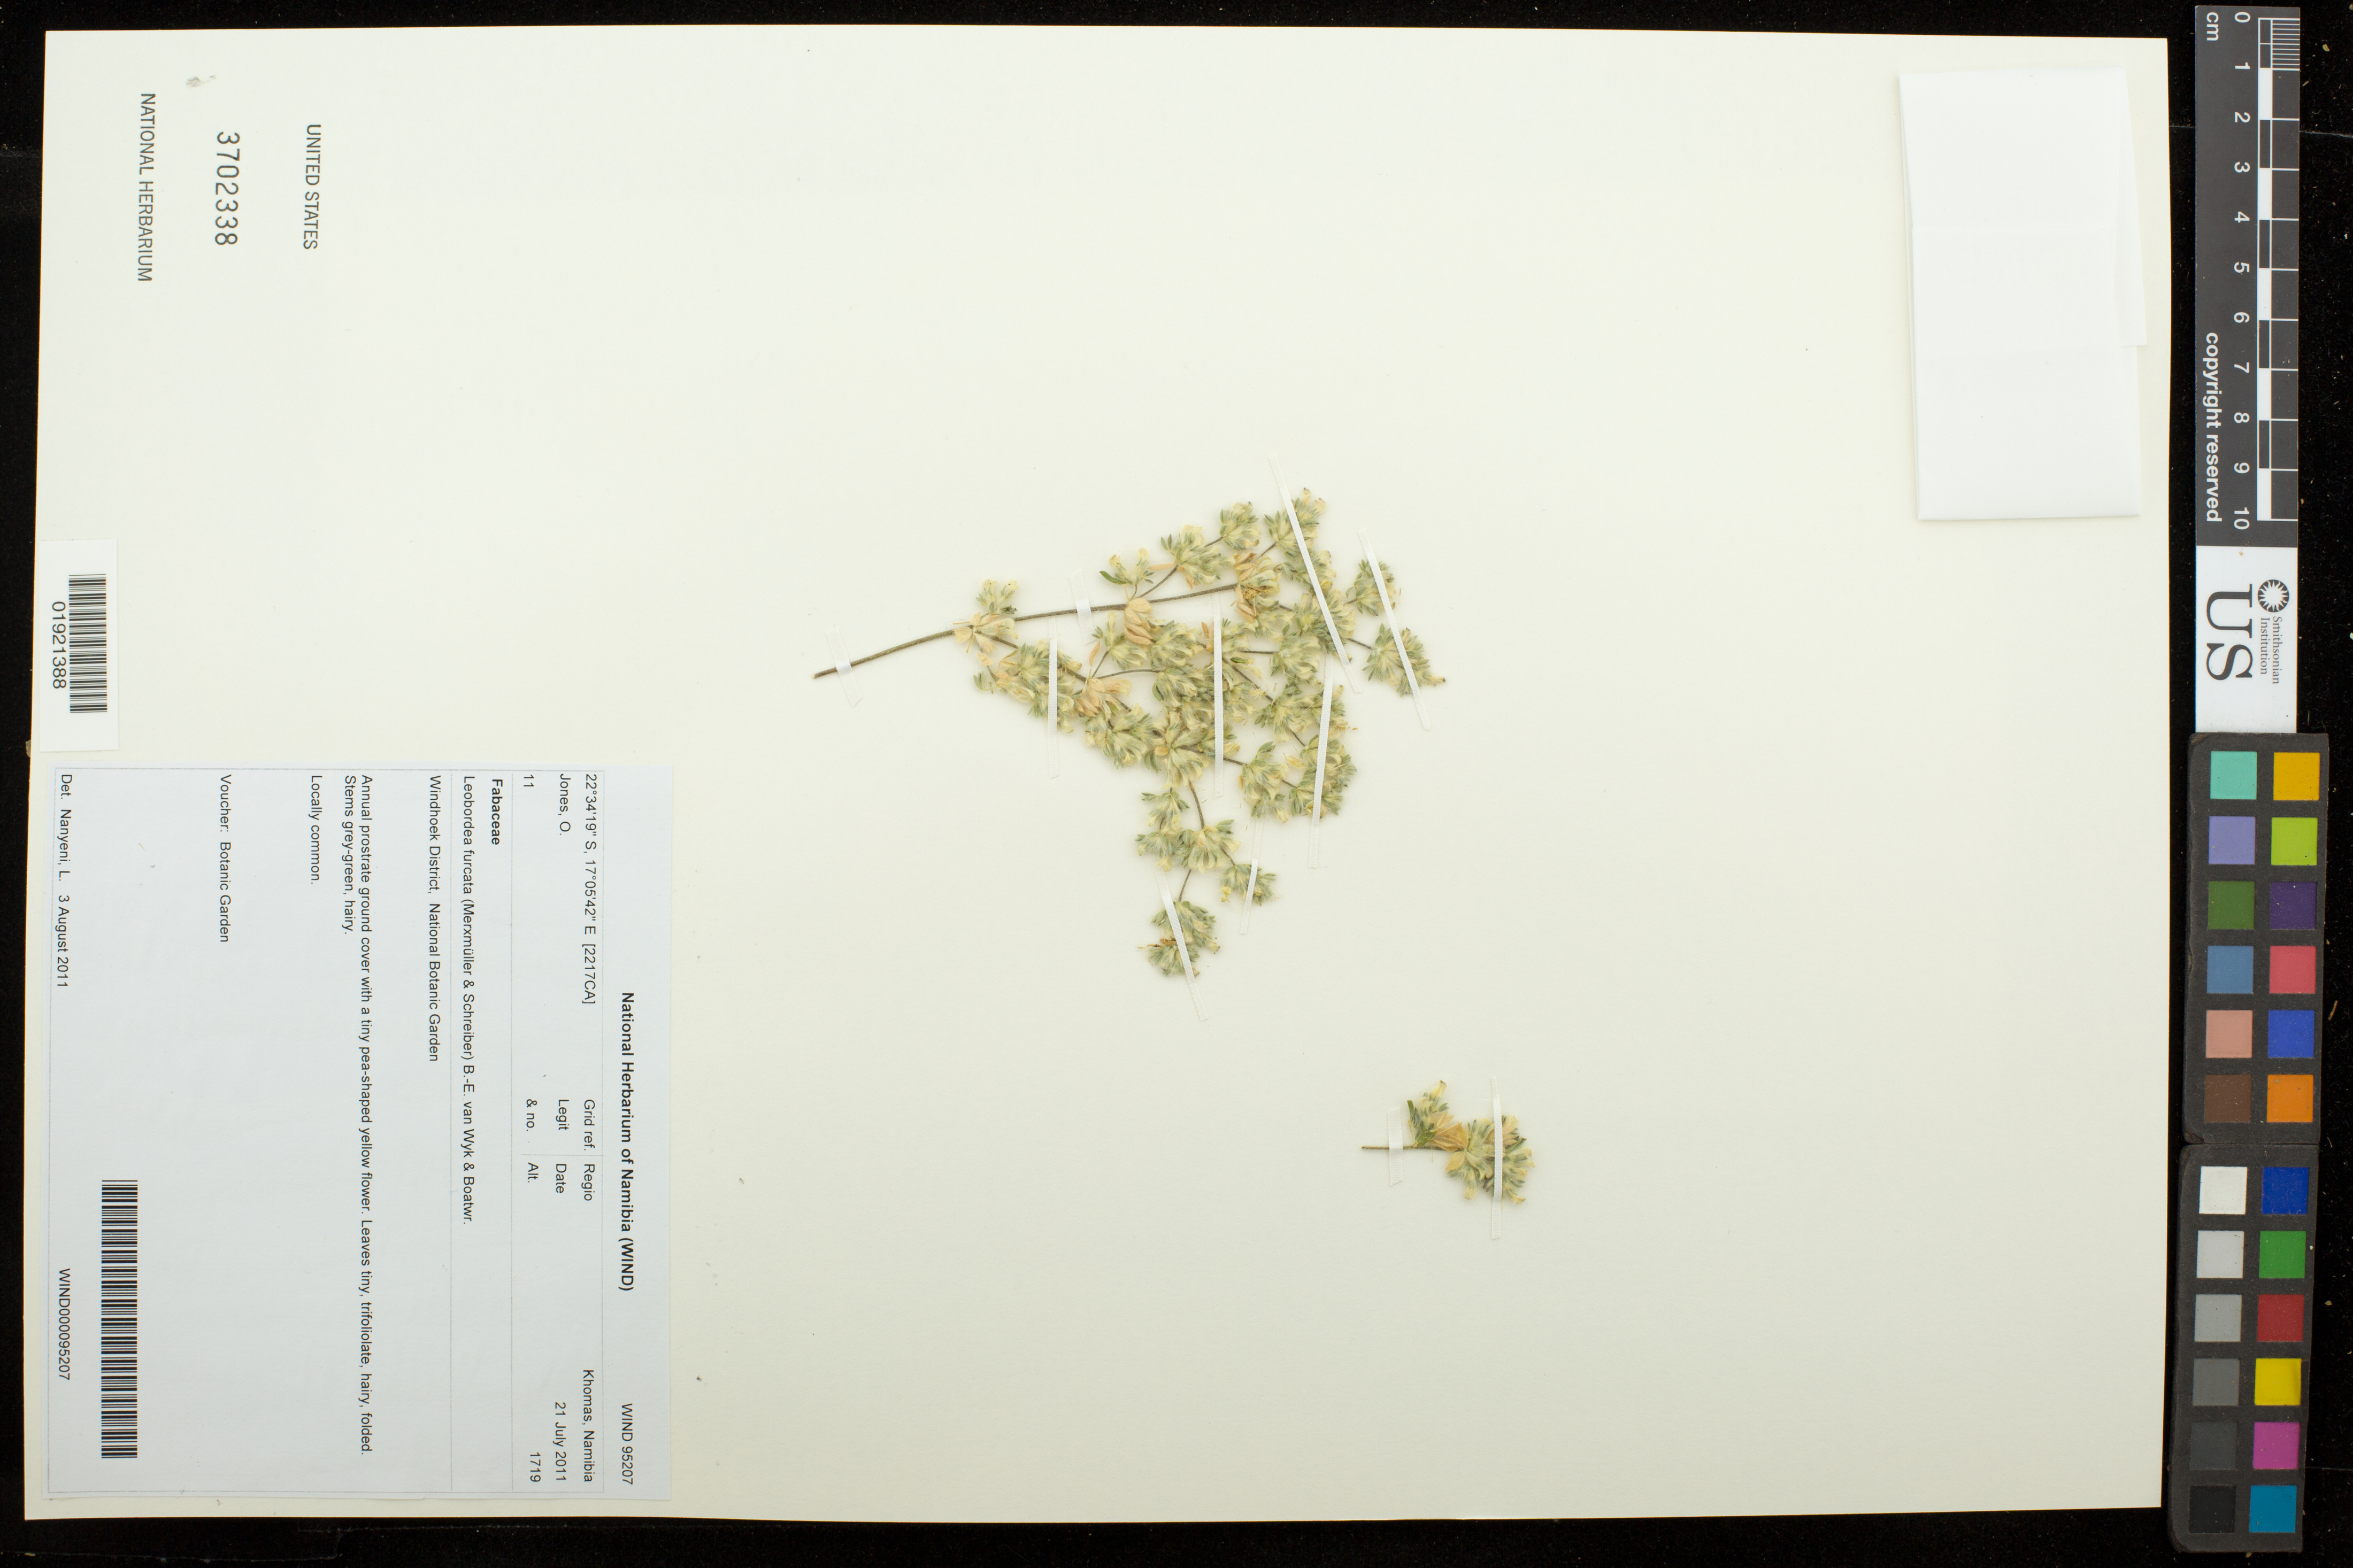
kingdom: Plantae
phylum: Tracheophyta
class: Magnoliopsida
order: Fabales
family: Fabaceae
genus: Leobordea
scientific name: Leobordea furcata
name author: (Merxm. & A. Schreib.) B.-E. van Wyk & Boatwr.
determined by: Nanyeni, L.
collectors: O. Jones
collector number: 11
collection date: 2011-07-21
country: Namibia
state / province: Khomas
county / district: Windhoek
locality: Windhoek District, National Botanic Garden.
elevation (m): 1719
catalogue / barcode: US 3702338